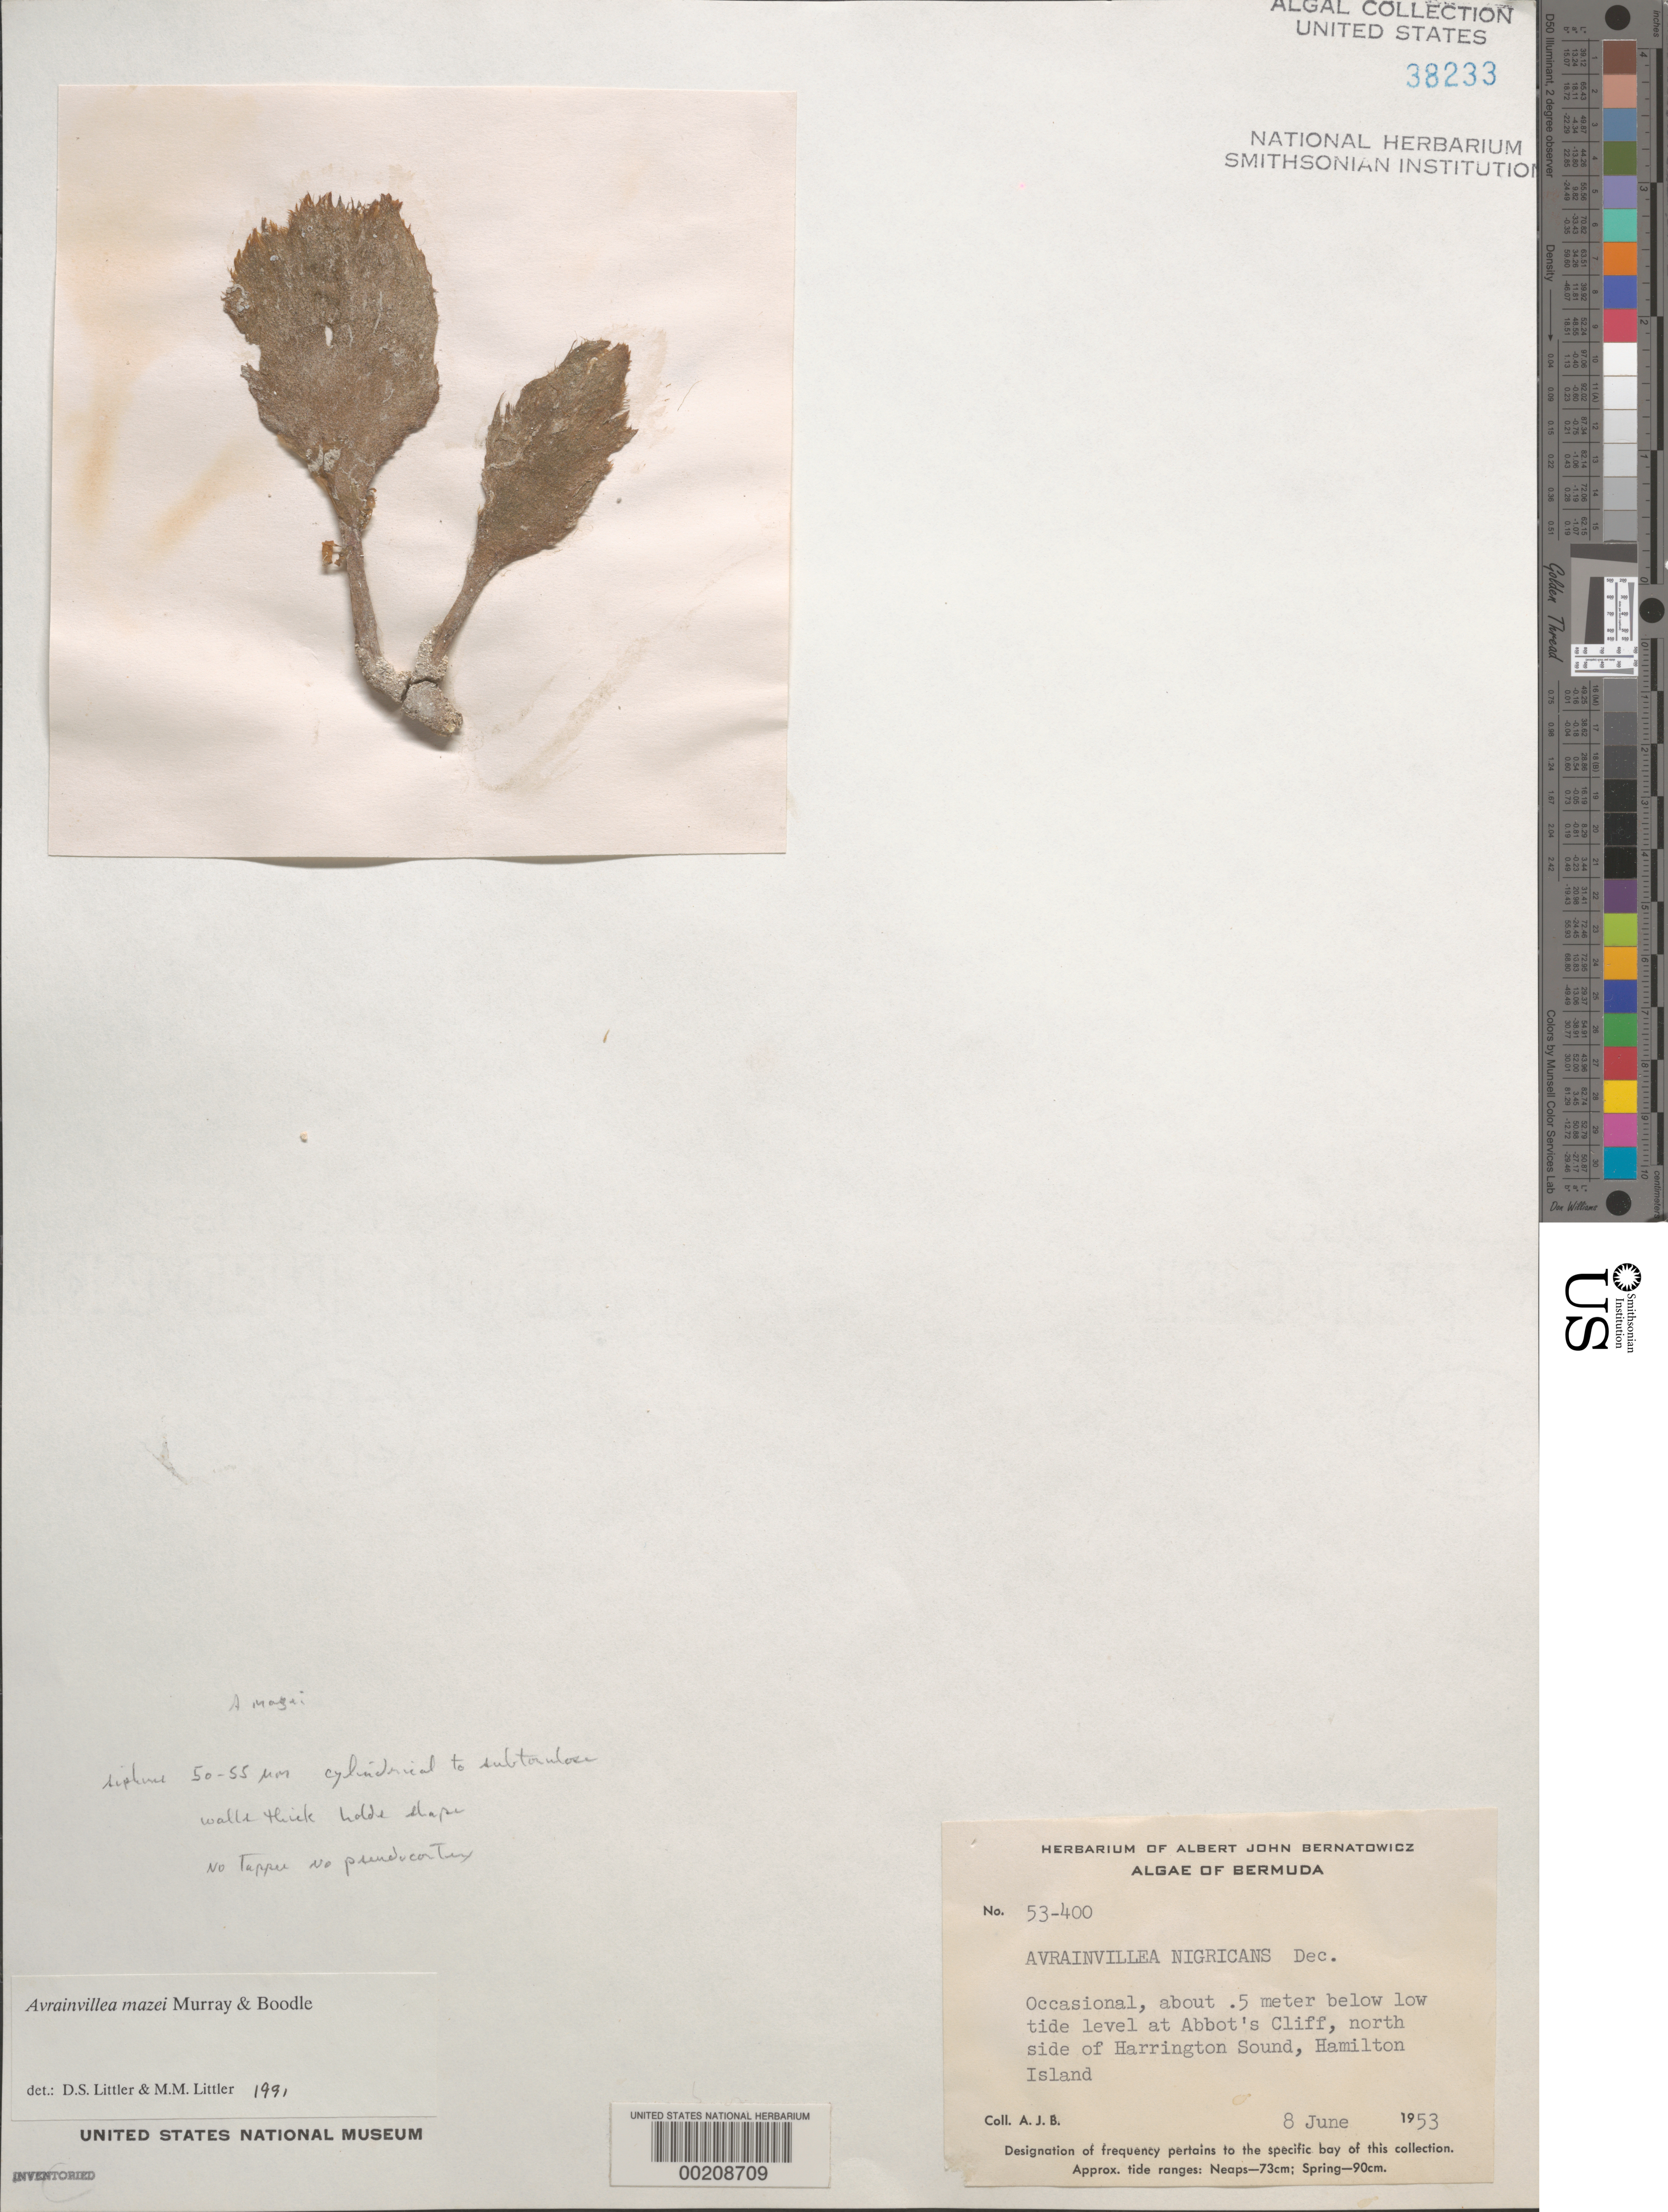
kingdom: Plantae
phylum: Chlorophyta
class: Ulvophyceae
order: Bryopsidales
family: Dichotomosiphonaceae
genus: Avrainvillea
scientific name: Avrainvillea mazei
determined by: Littler, D. S.; Littler, M. M.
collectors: A. Bernatowicz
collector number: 53-400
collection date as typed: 08 Jun 1953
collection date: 1953-06-08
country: Bermuda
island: Bermuda Island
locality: Abbot's Cliff, northern Harrington Sound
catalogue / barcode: US 38233